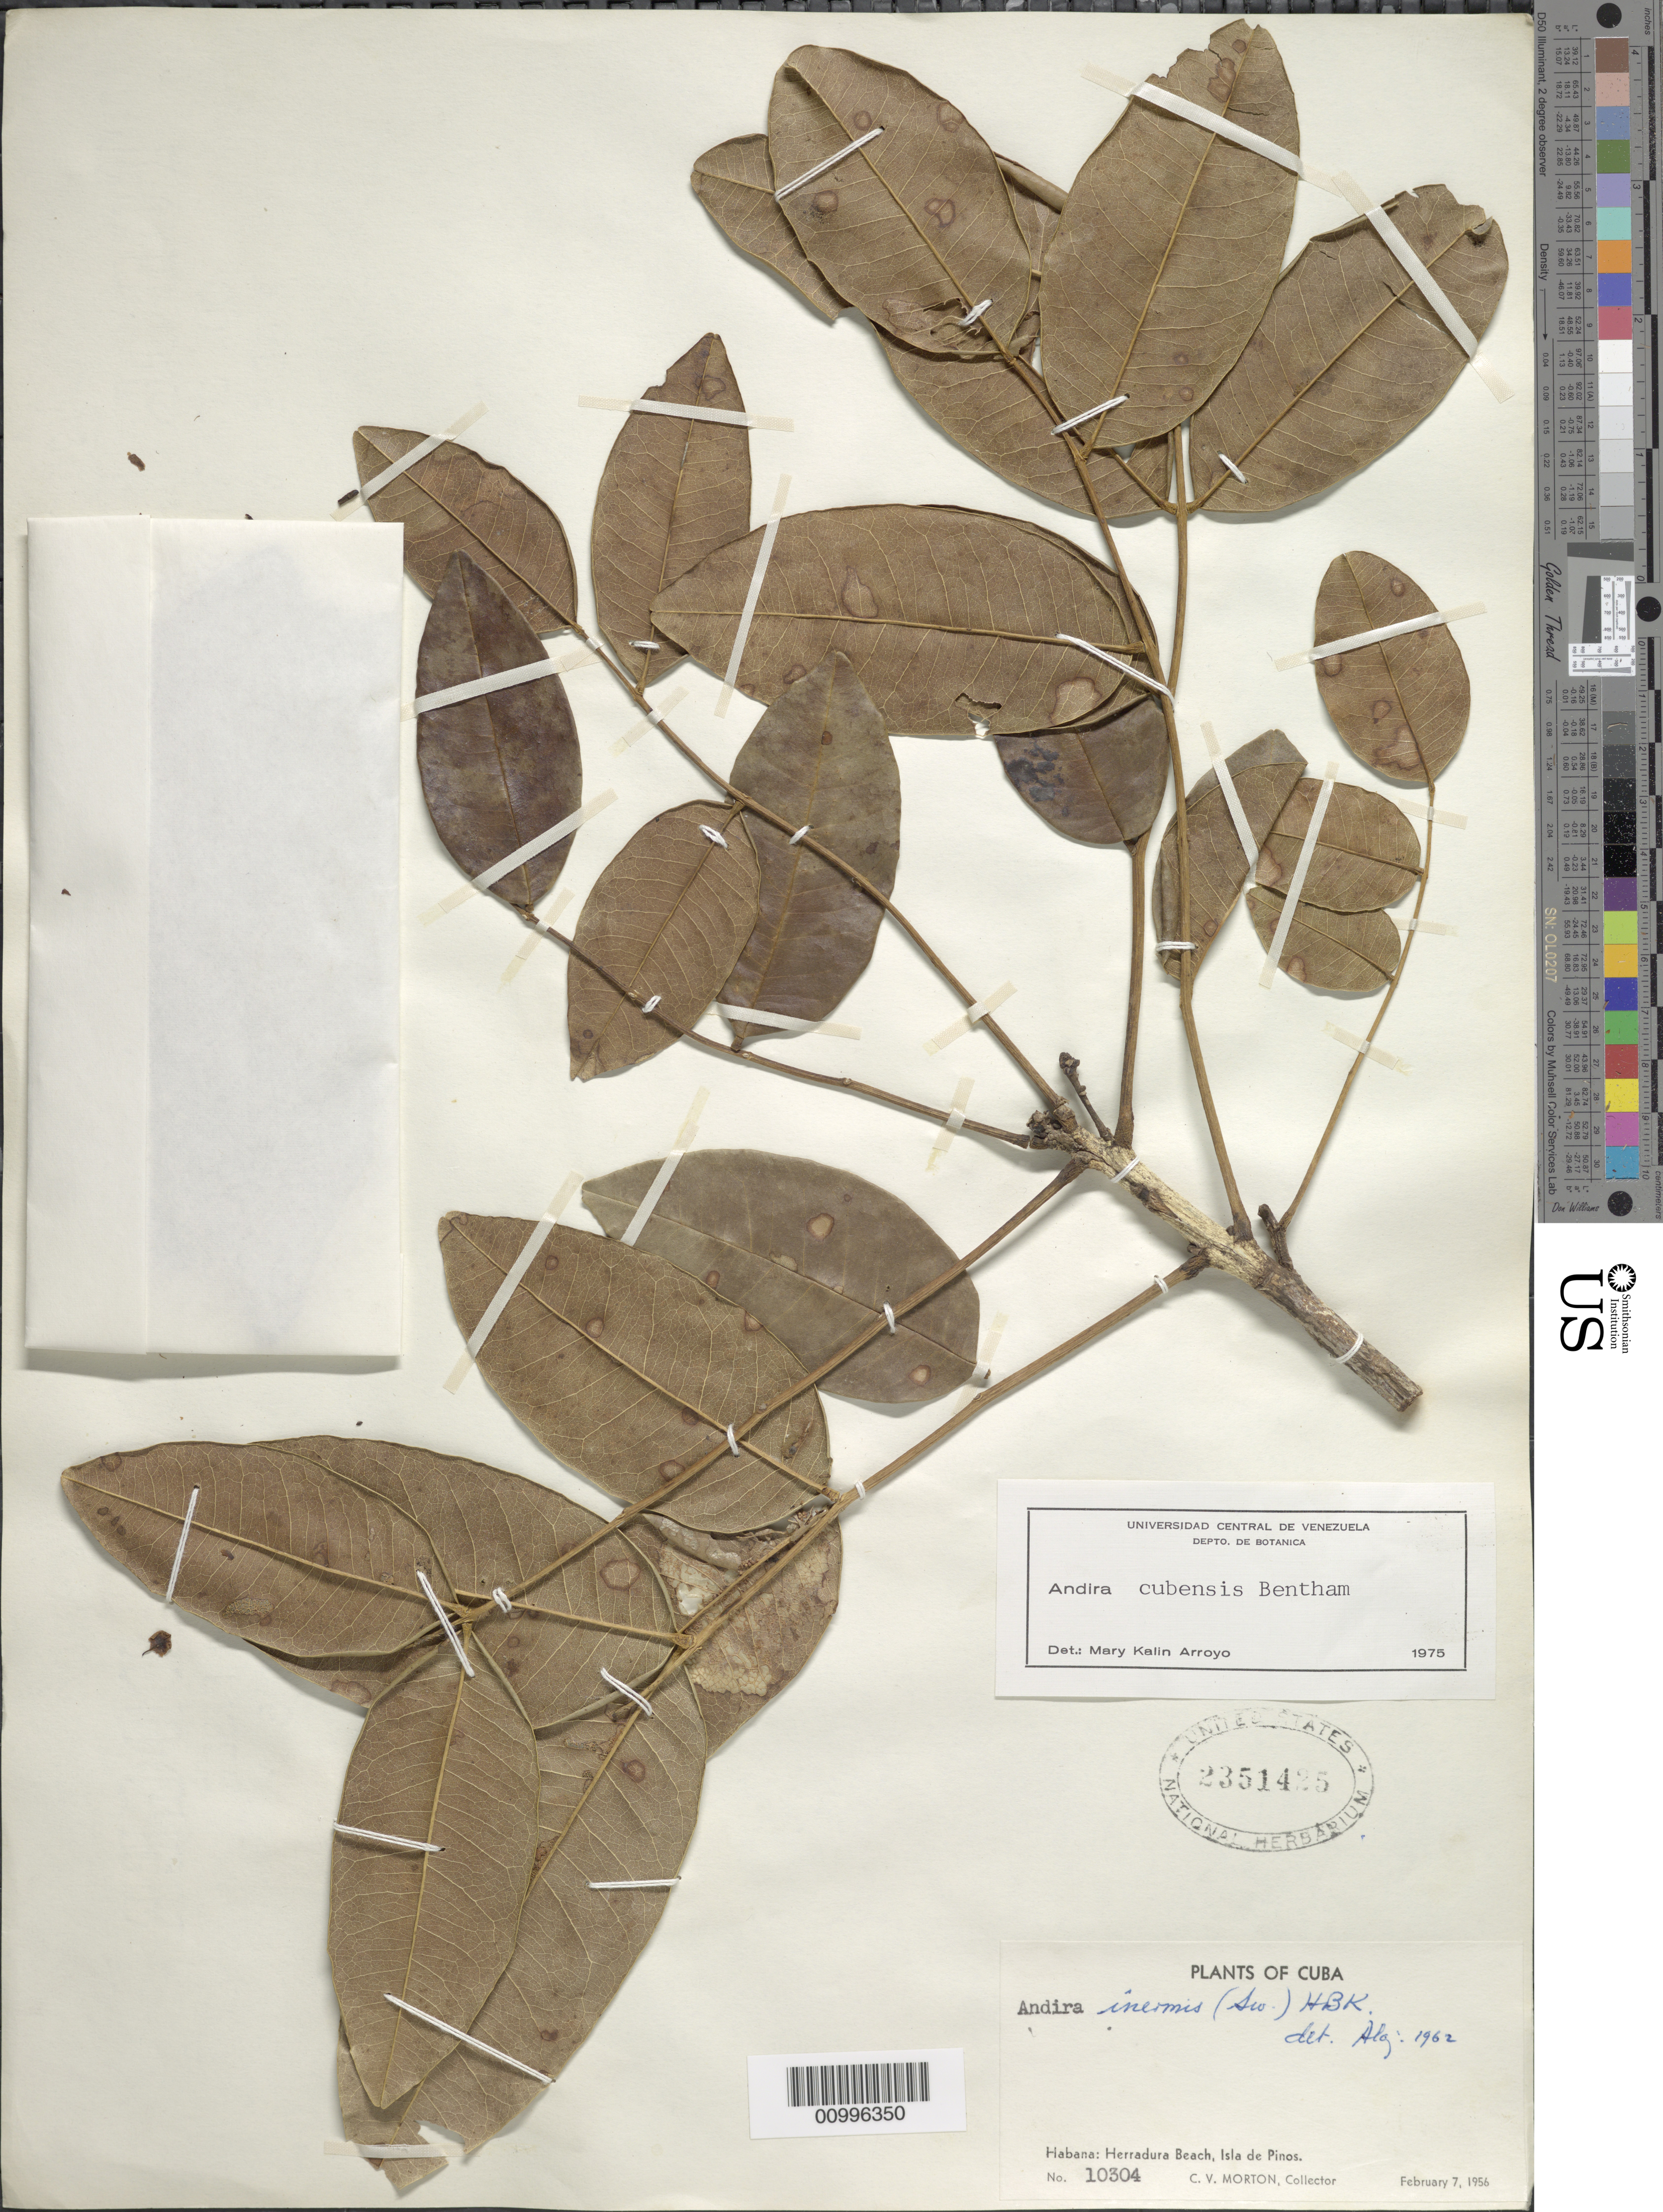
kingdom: Plantae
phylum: Tracheophyta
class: Magnoliopsida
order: Fabales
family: Fabaceae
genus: Andira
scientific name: Andira cubensis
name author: Benth.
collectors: C. V. Morton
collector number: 10304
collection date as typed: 07 Feb 1956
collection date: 1956-02-07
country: Cuba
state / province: La Habana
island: Cuba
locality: Habana;Herradura Beach, Isla de Pinos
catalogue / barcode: US 2351425